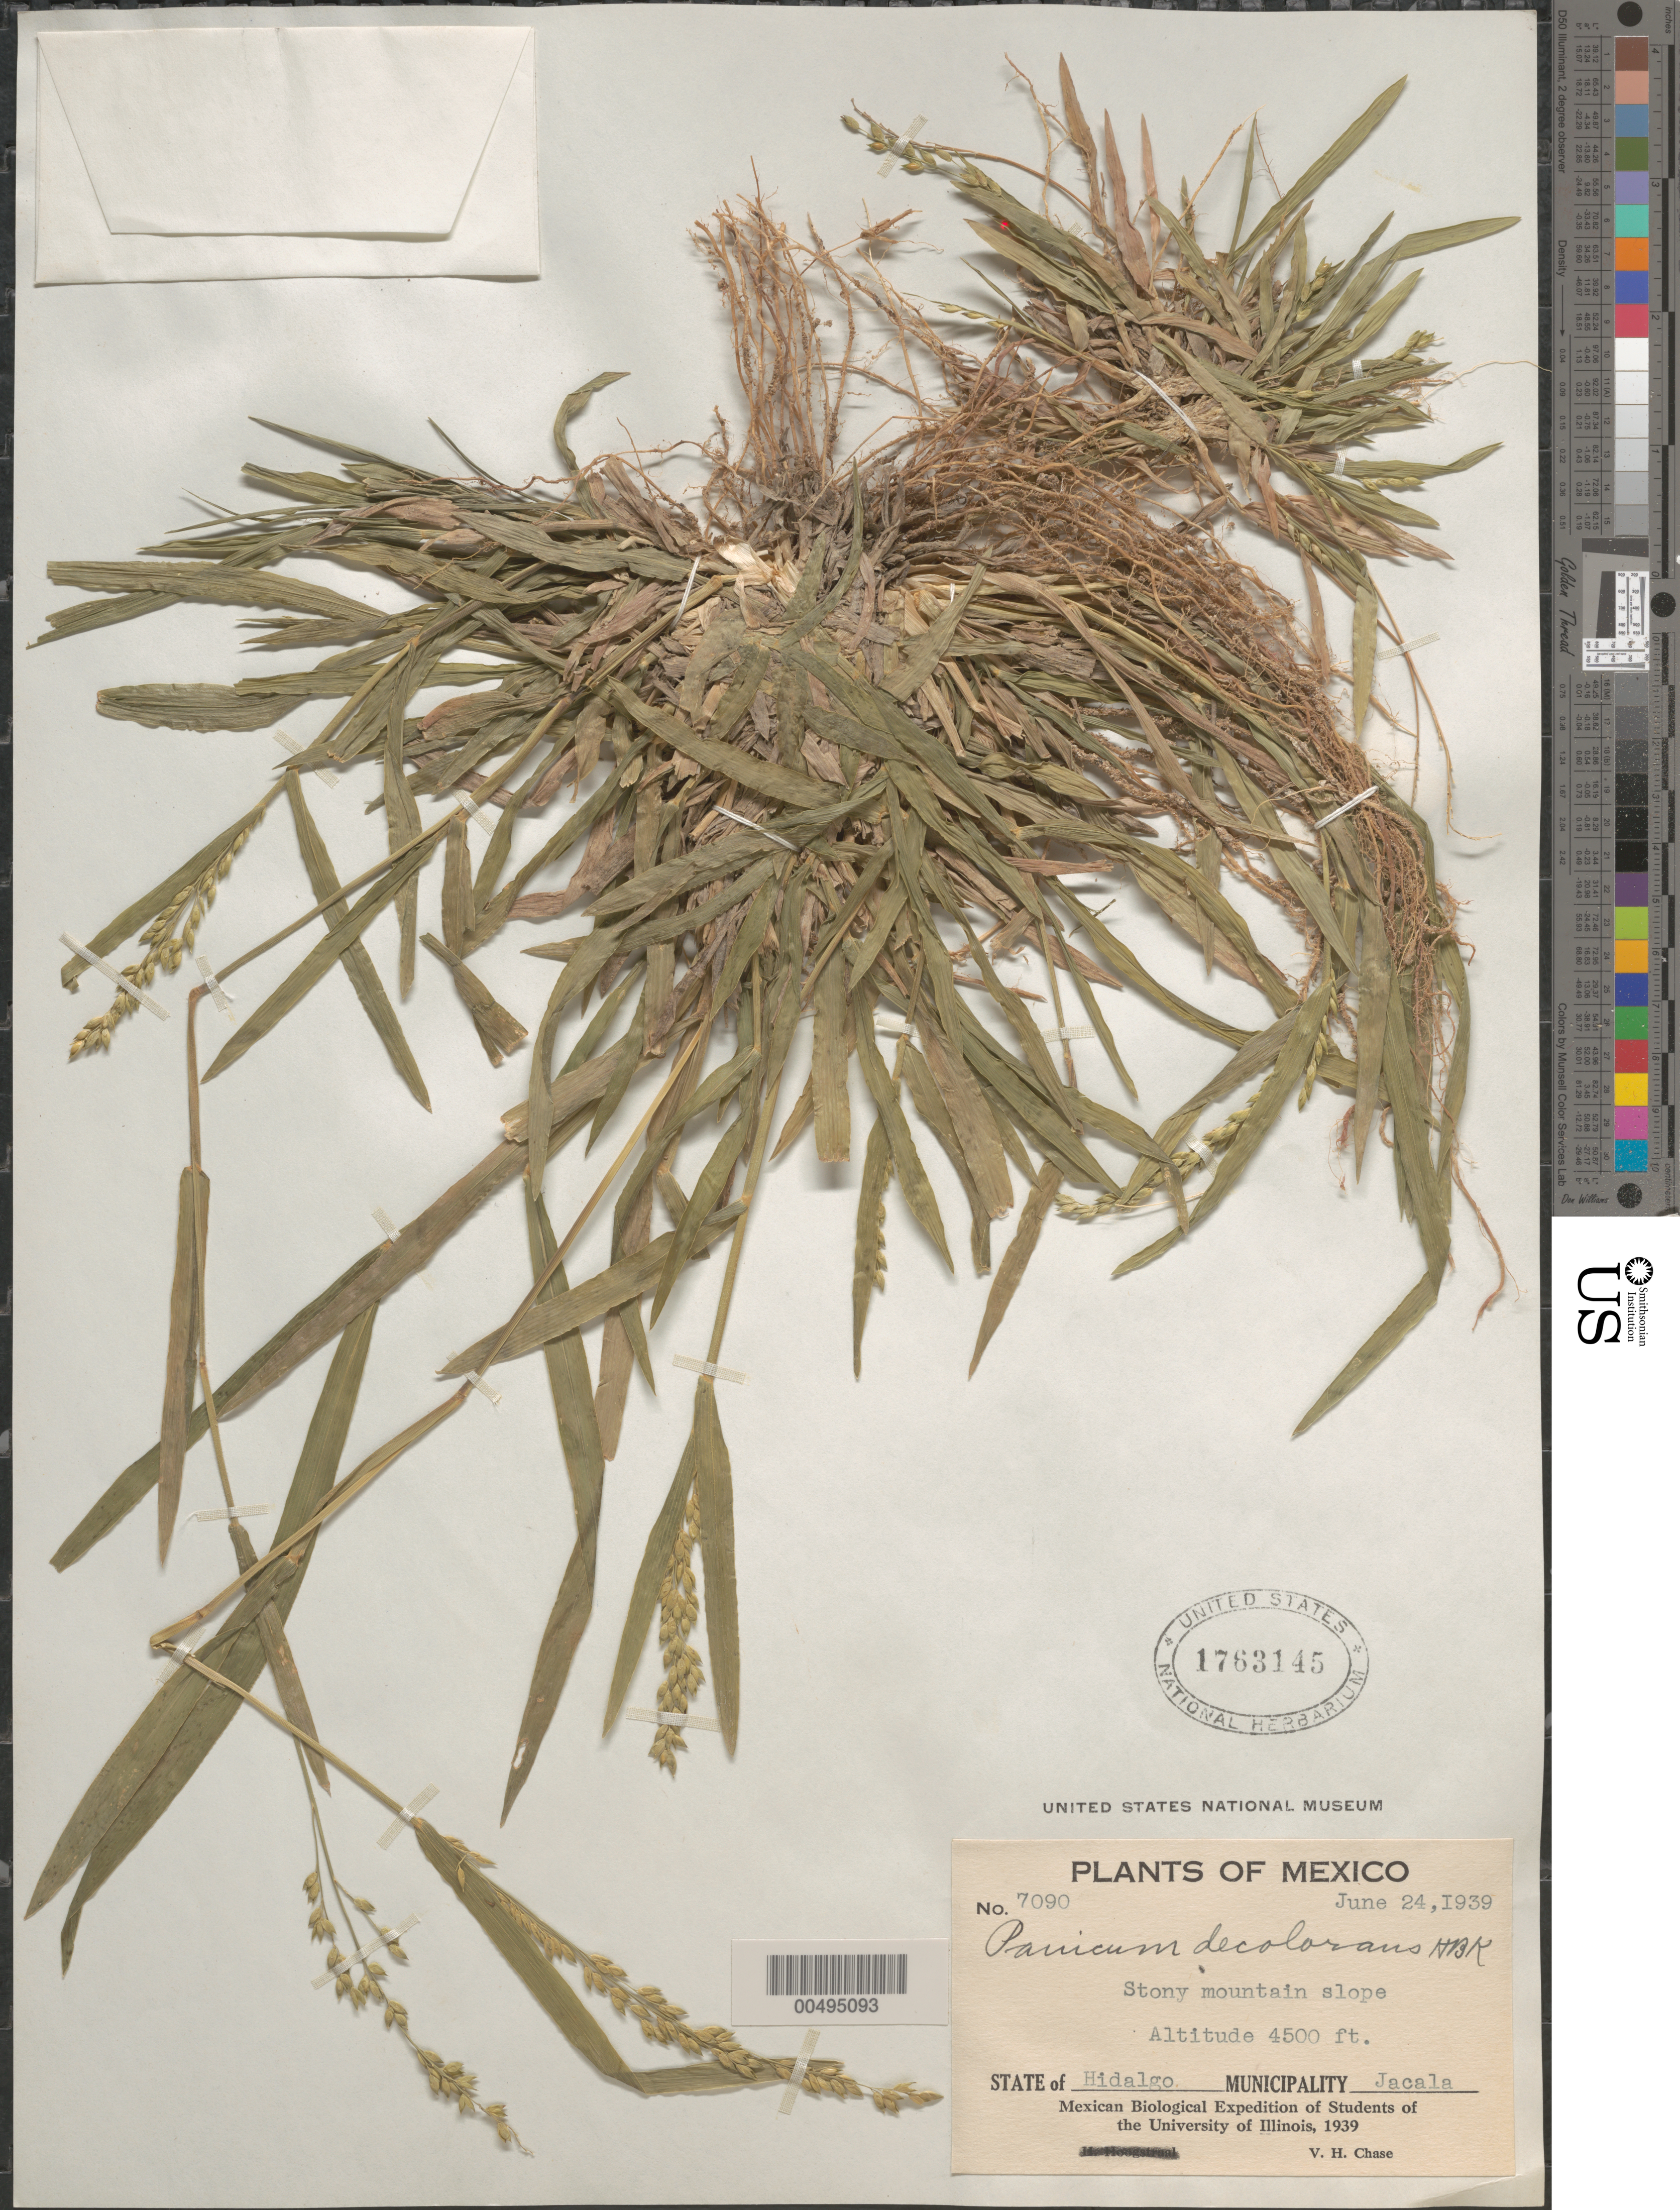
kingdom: Plantae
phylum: Tracheophyta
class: Liliopsida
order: Poales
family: Poaceae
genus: Panicum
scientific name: Panicum decolorans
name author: Kunth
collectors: V. H. Chase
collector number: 7090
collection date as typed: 24 Jun 1939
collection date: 1939-06-24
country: Mexico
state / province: Hidalgo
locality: Mun: Jacala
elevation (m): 1372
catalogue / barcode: US 1763145